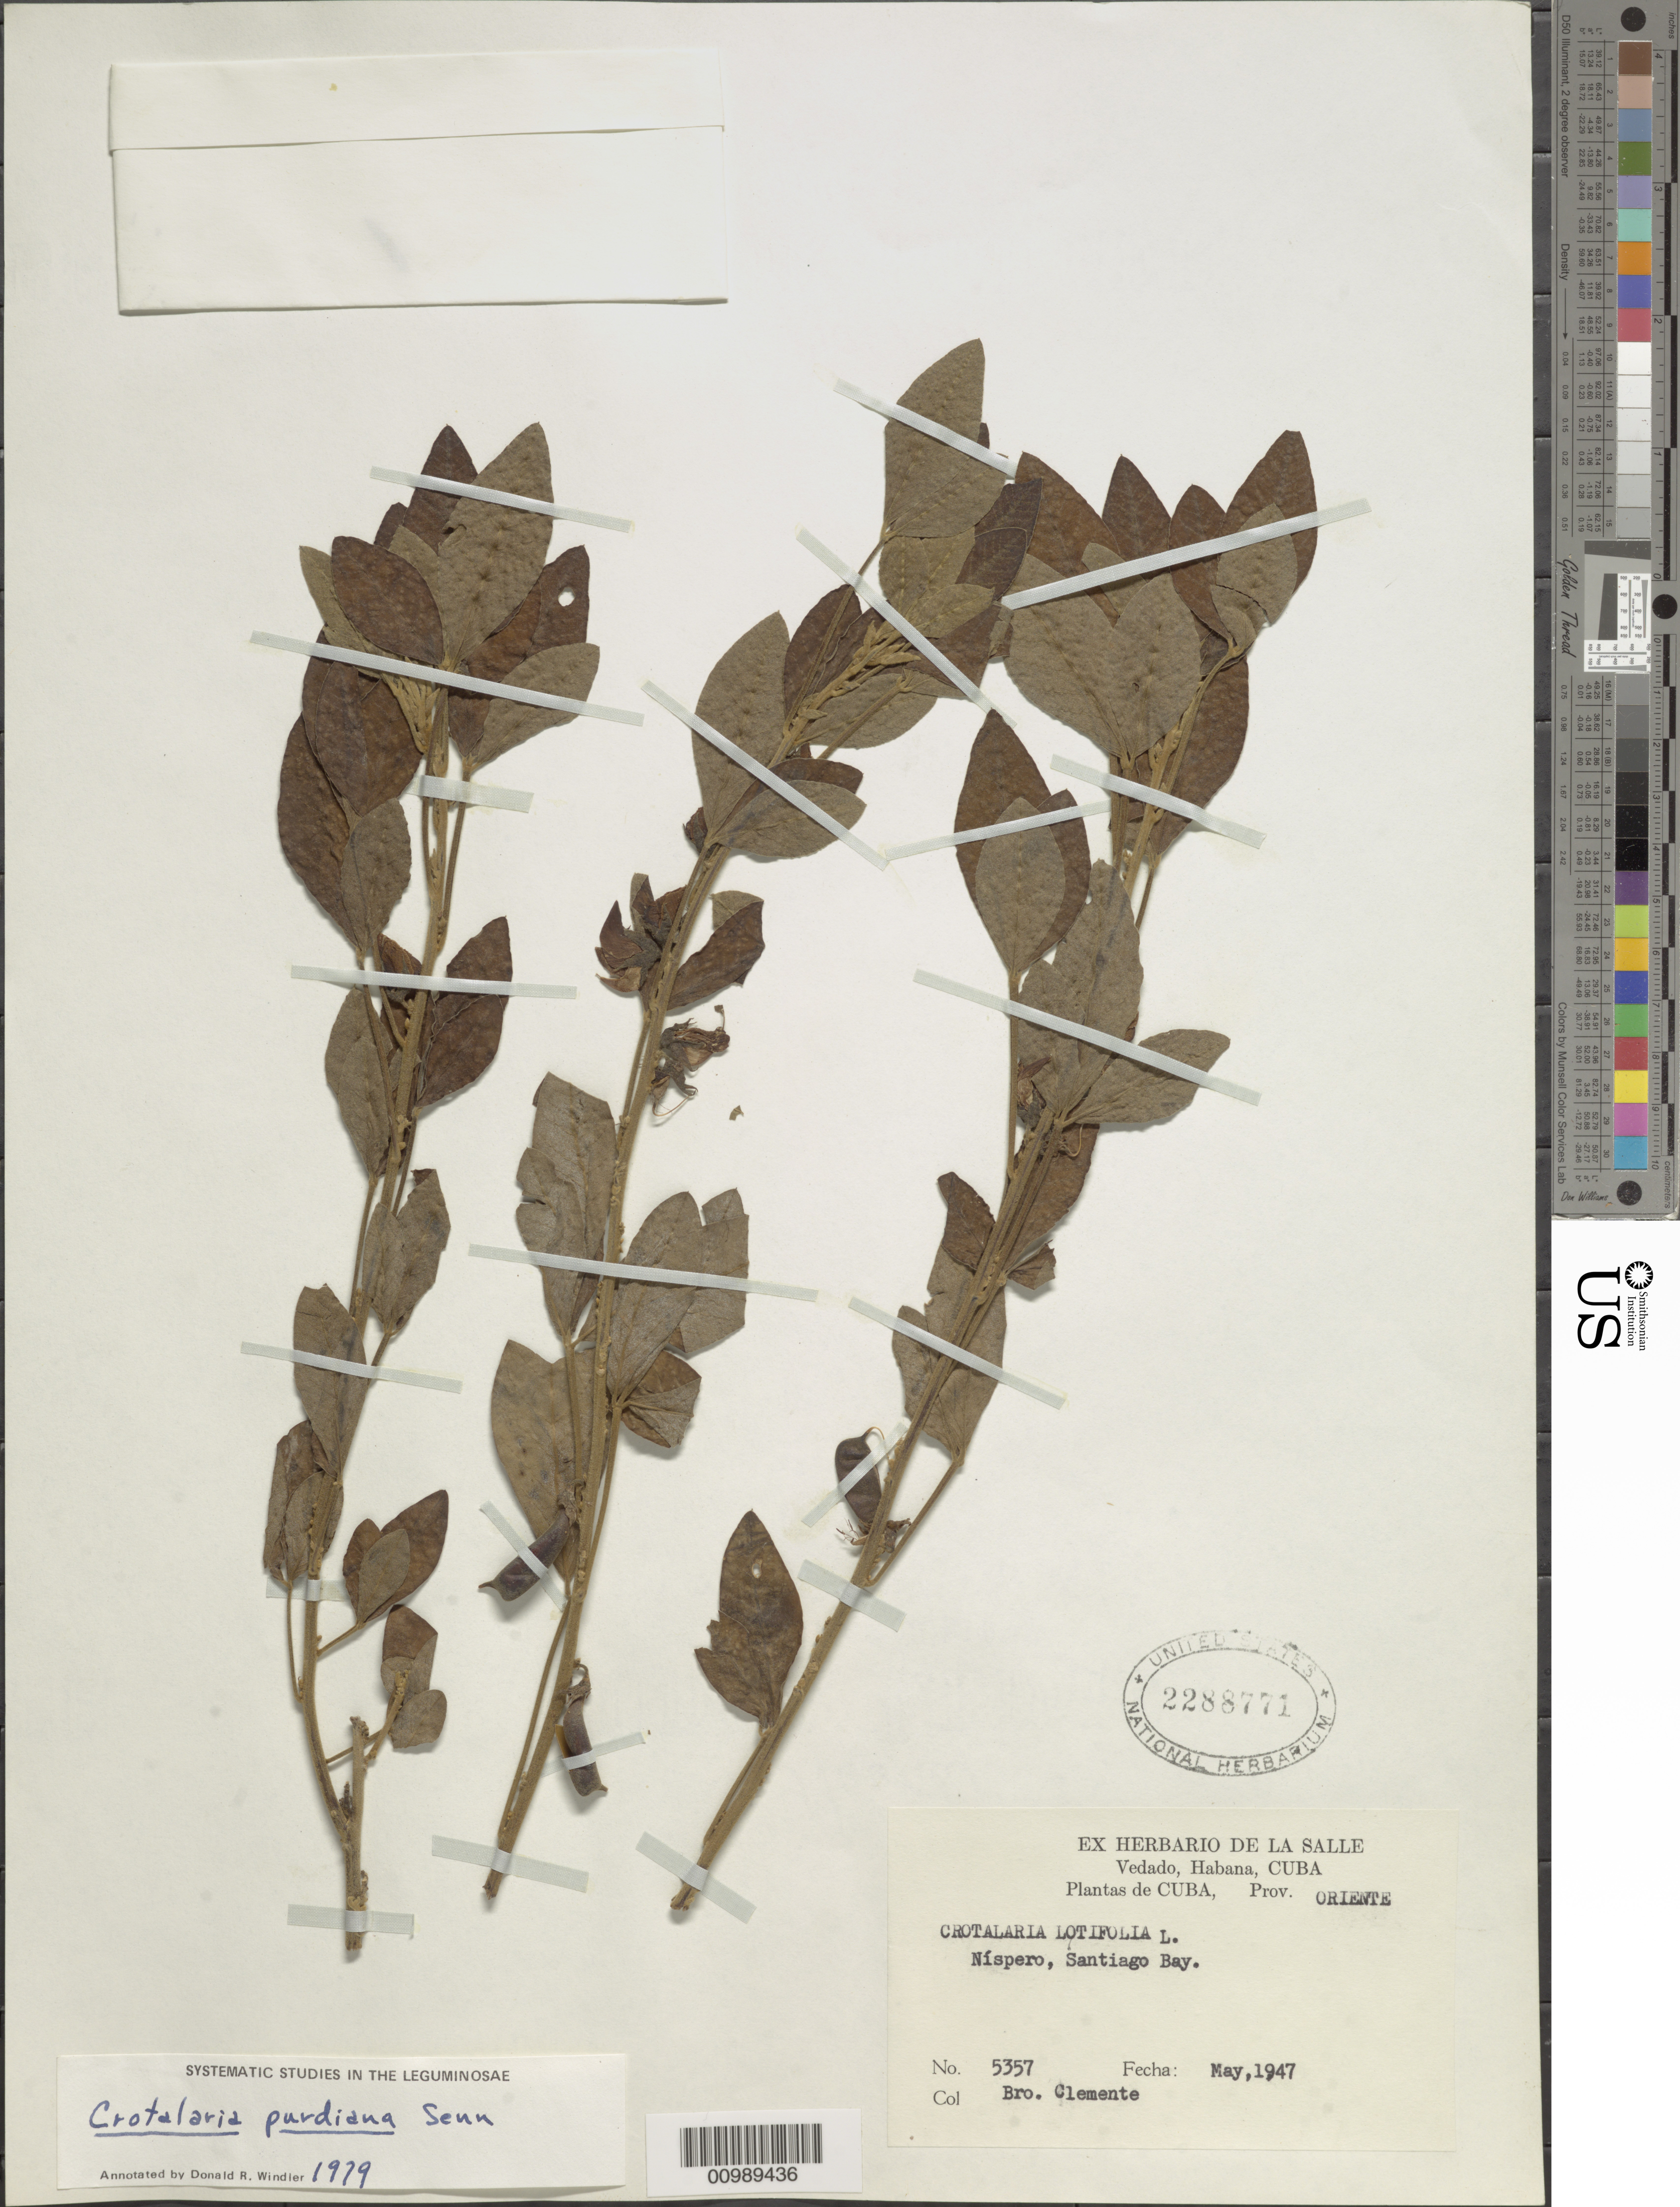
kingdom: Plantae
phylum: Tracheophyta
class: Magnoliopsida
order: Fabales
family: Fabaceae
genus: Crotalaria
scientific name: Crotalaria purdiana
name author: H. Senn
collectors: Bro. Clemente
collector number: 5357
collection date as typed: May 1947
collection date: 1947-05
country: Cuba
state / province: Santiago de Cuba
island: Cuba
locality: Nispero, Santiago Bay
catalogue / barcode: US 2288771